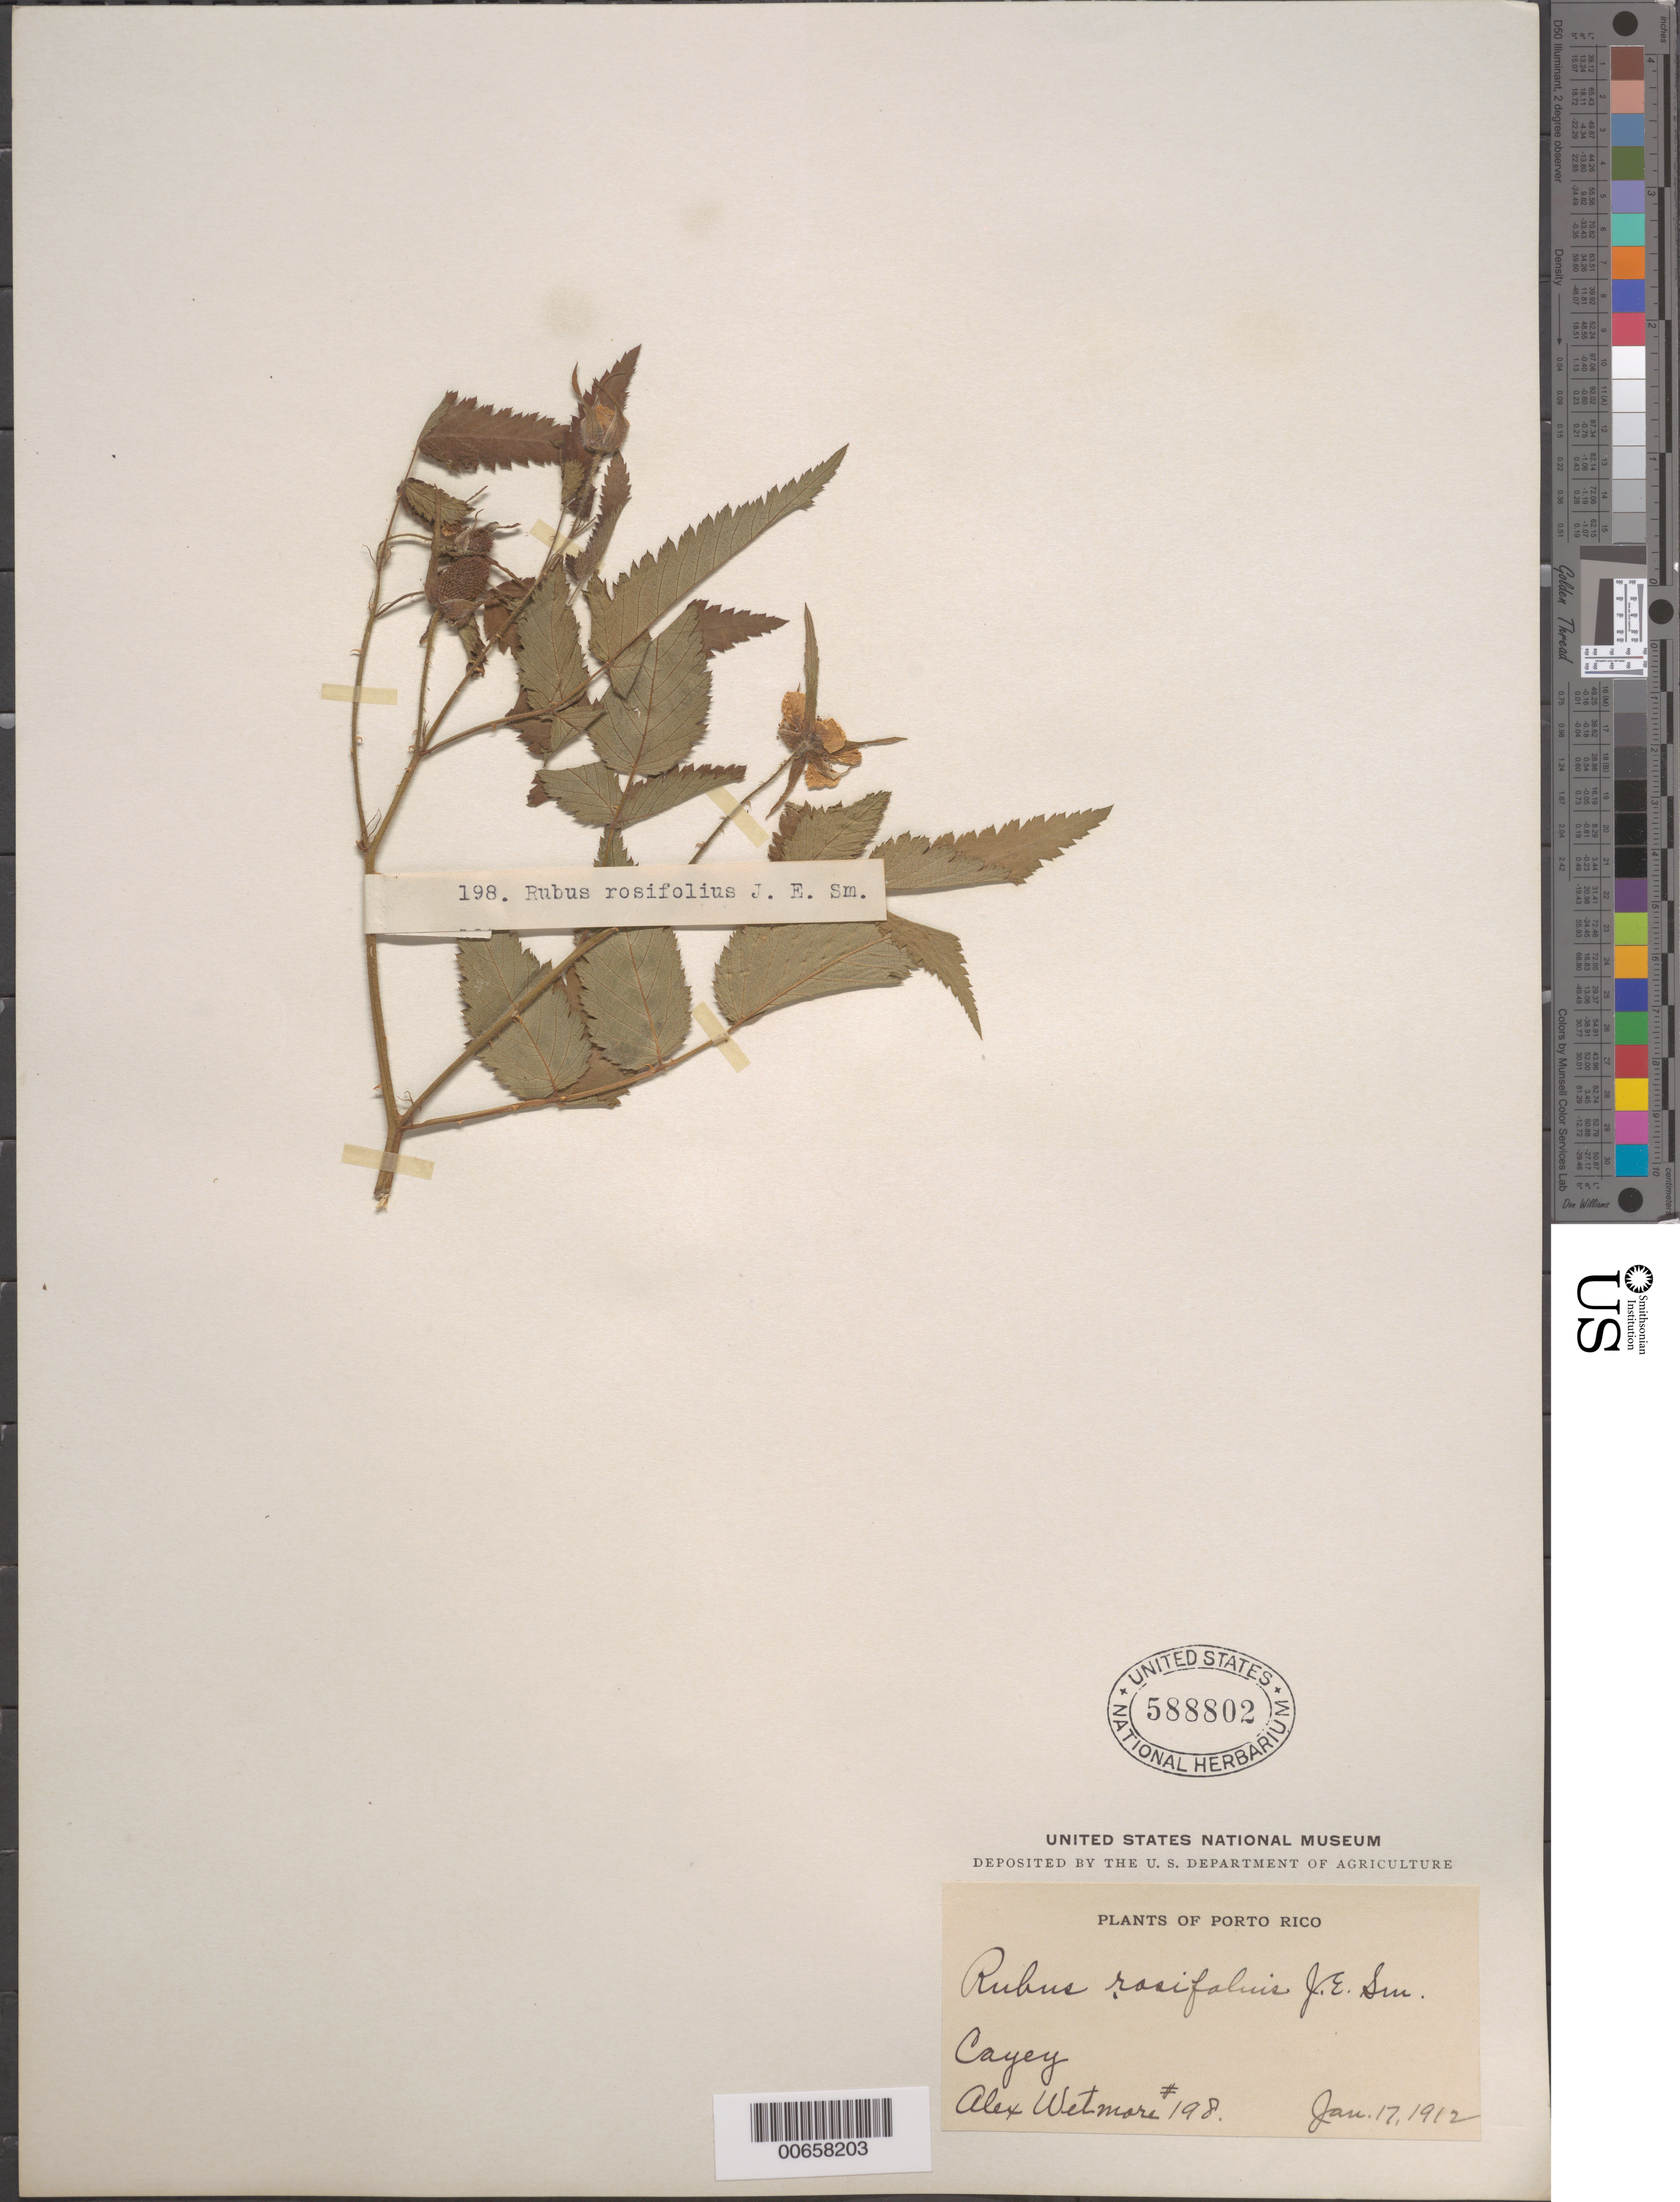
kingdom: Plantae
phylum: Tracheophyta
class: Magnoliopsida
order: Rosales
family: Rosaceae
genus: Rubus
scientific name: Rubus rosifolius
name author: Sm.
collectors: A. Wetmore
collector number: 198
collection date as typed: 17 Jan 1912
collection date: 1912-01-17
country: Puerto Rico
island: Greater Antilles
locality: Cayey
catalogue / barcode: US 588802